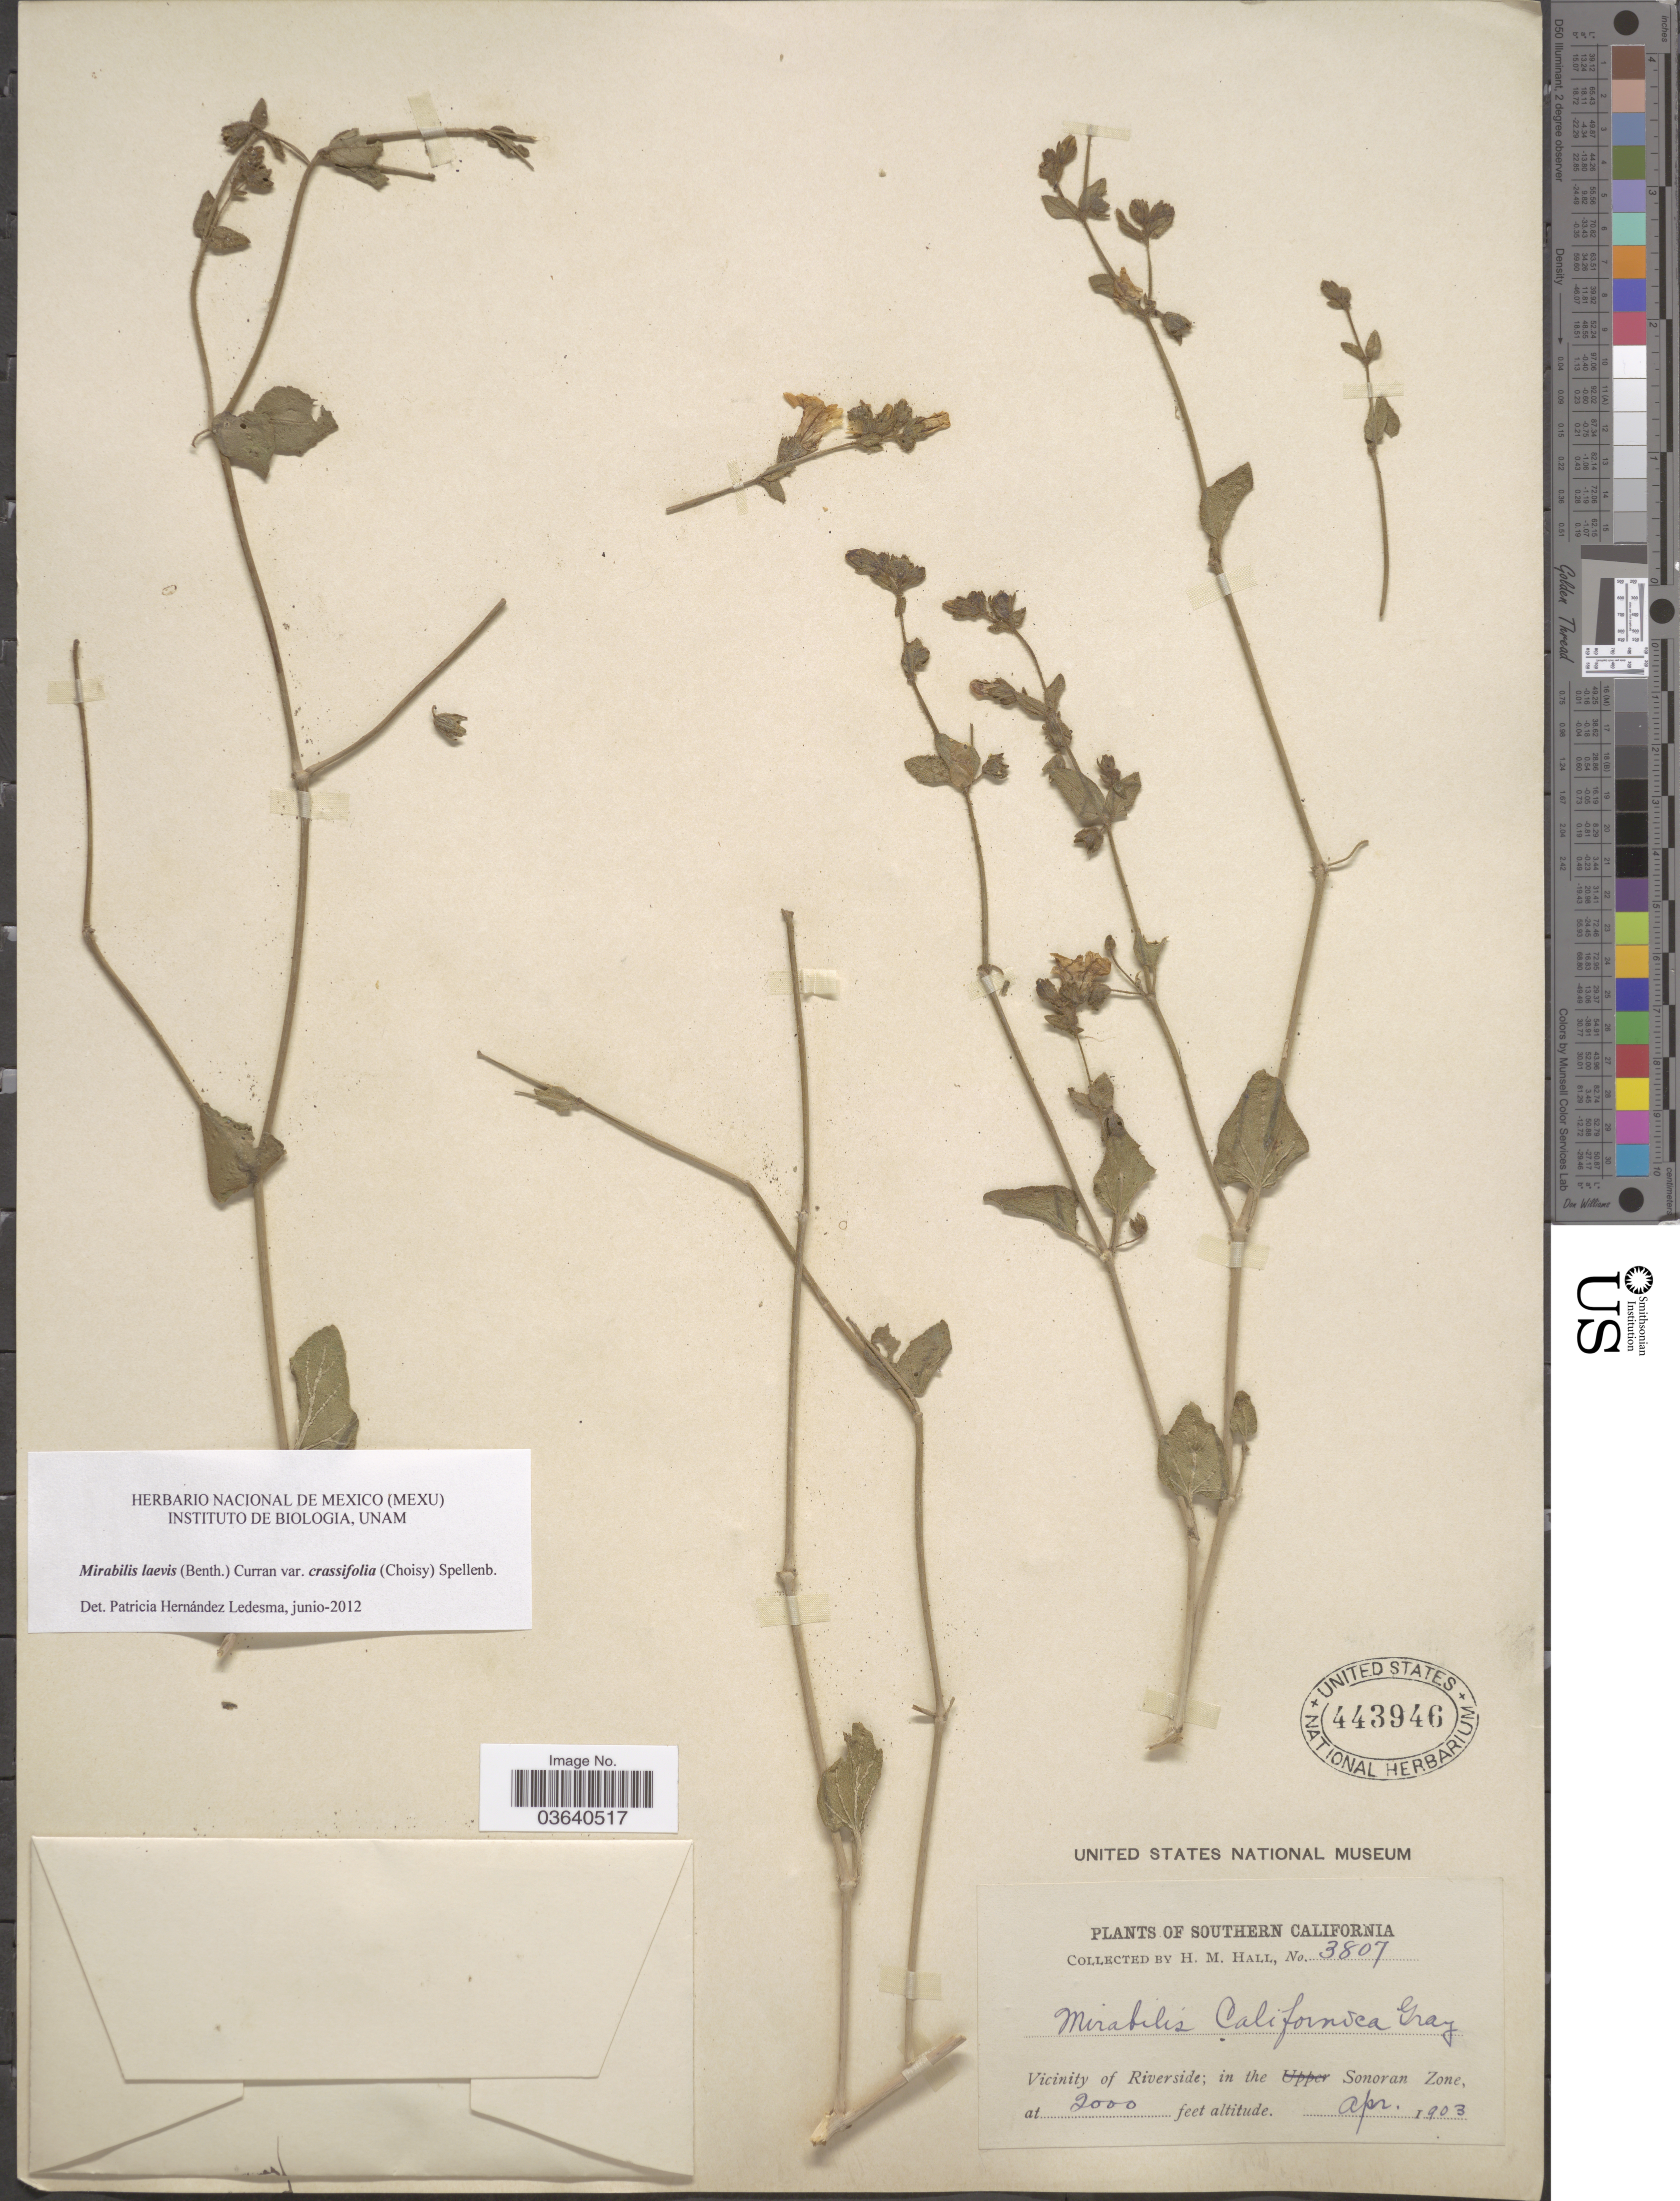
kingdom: Plantae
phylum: Tracheophyta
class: Magnoliopsida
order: Caryophyllales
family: Nyctaginaceae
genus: Mirabilis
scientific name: Mirabilis laevis var. crassifolia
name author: (Choisy) Spellenb.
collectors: H. M. Hall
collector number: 3807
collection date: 1903-04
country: United States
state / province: California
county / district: Riverside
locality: Southern California. Vicinity of Riverside, in the Sonoran Zone.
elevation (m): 610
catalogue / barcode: US 443946